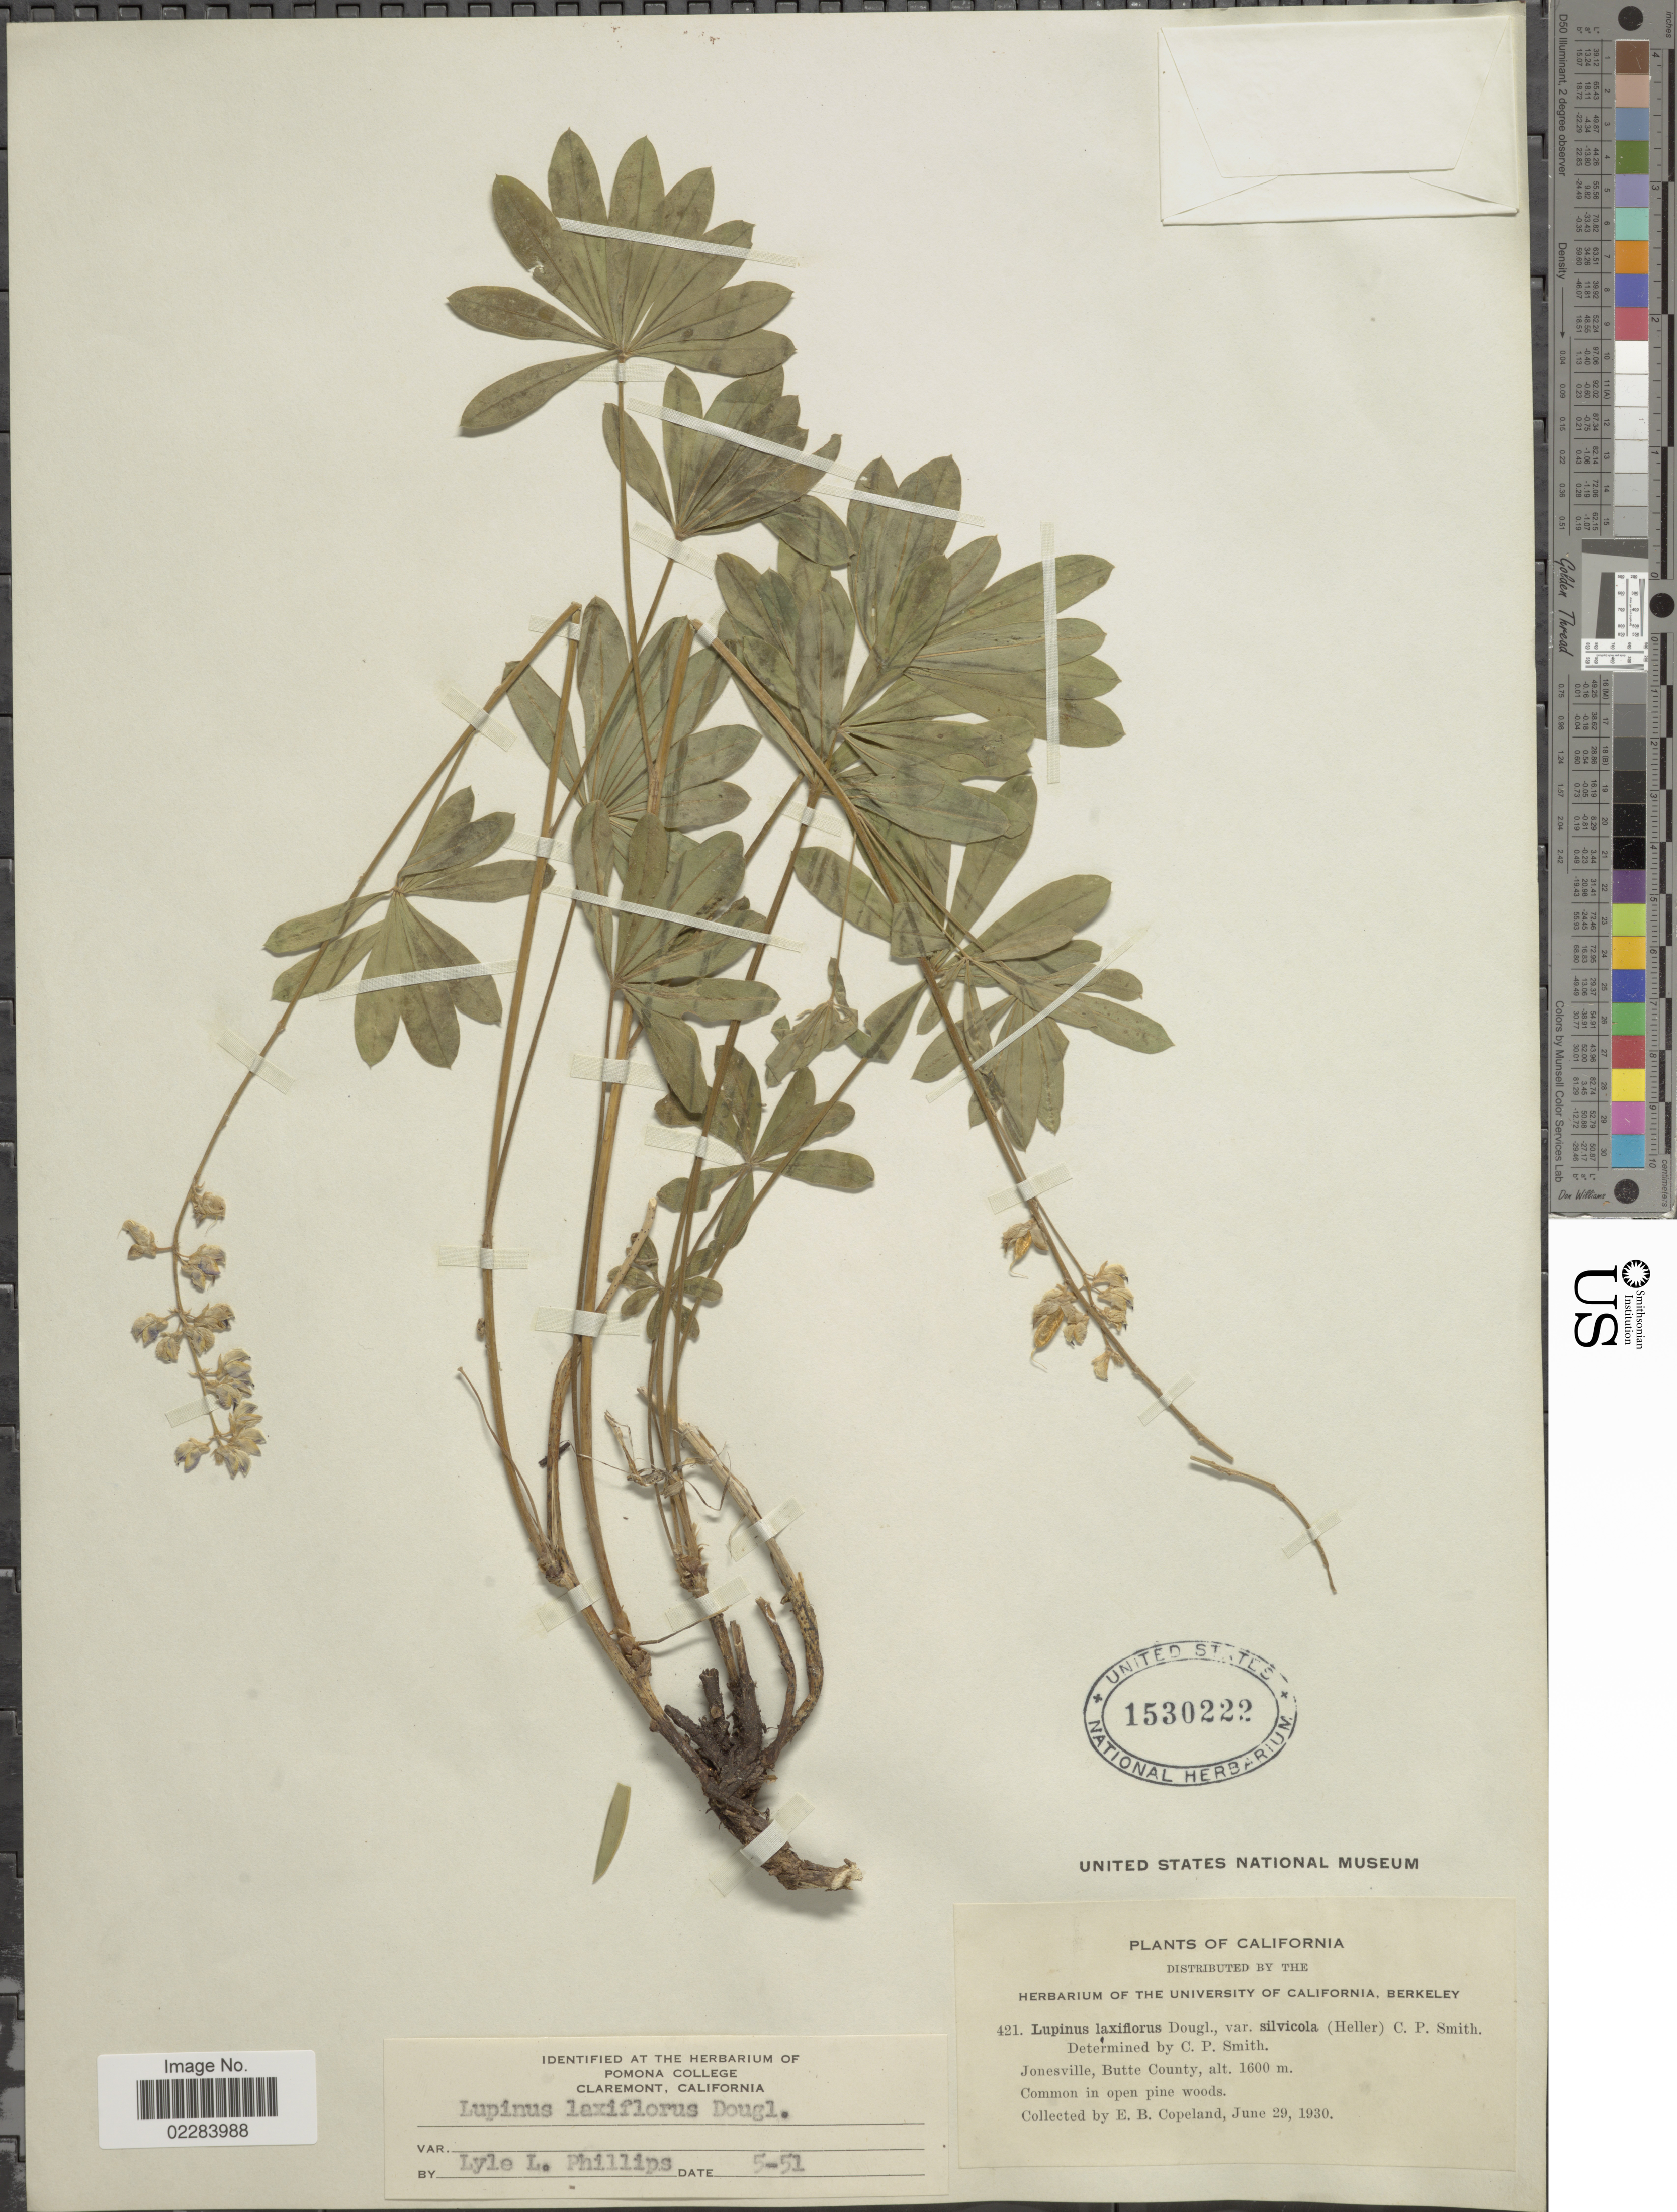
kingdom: Plantae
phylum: Tracheophyta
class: Magnoliopsida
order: Fabales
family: Fabaceae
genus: Lupinus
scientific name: Lupinus arbustus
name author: Lindl.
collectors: E. B. Copeland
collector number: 421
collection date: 1930-06-29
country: United States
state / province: California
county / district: Butte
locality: Jonesville, Butte County. Common in open pine woods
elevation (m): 1600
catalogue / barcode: US 1530222